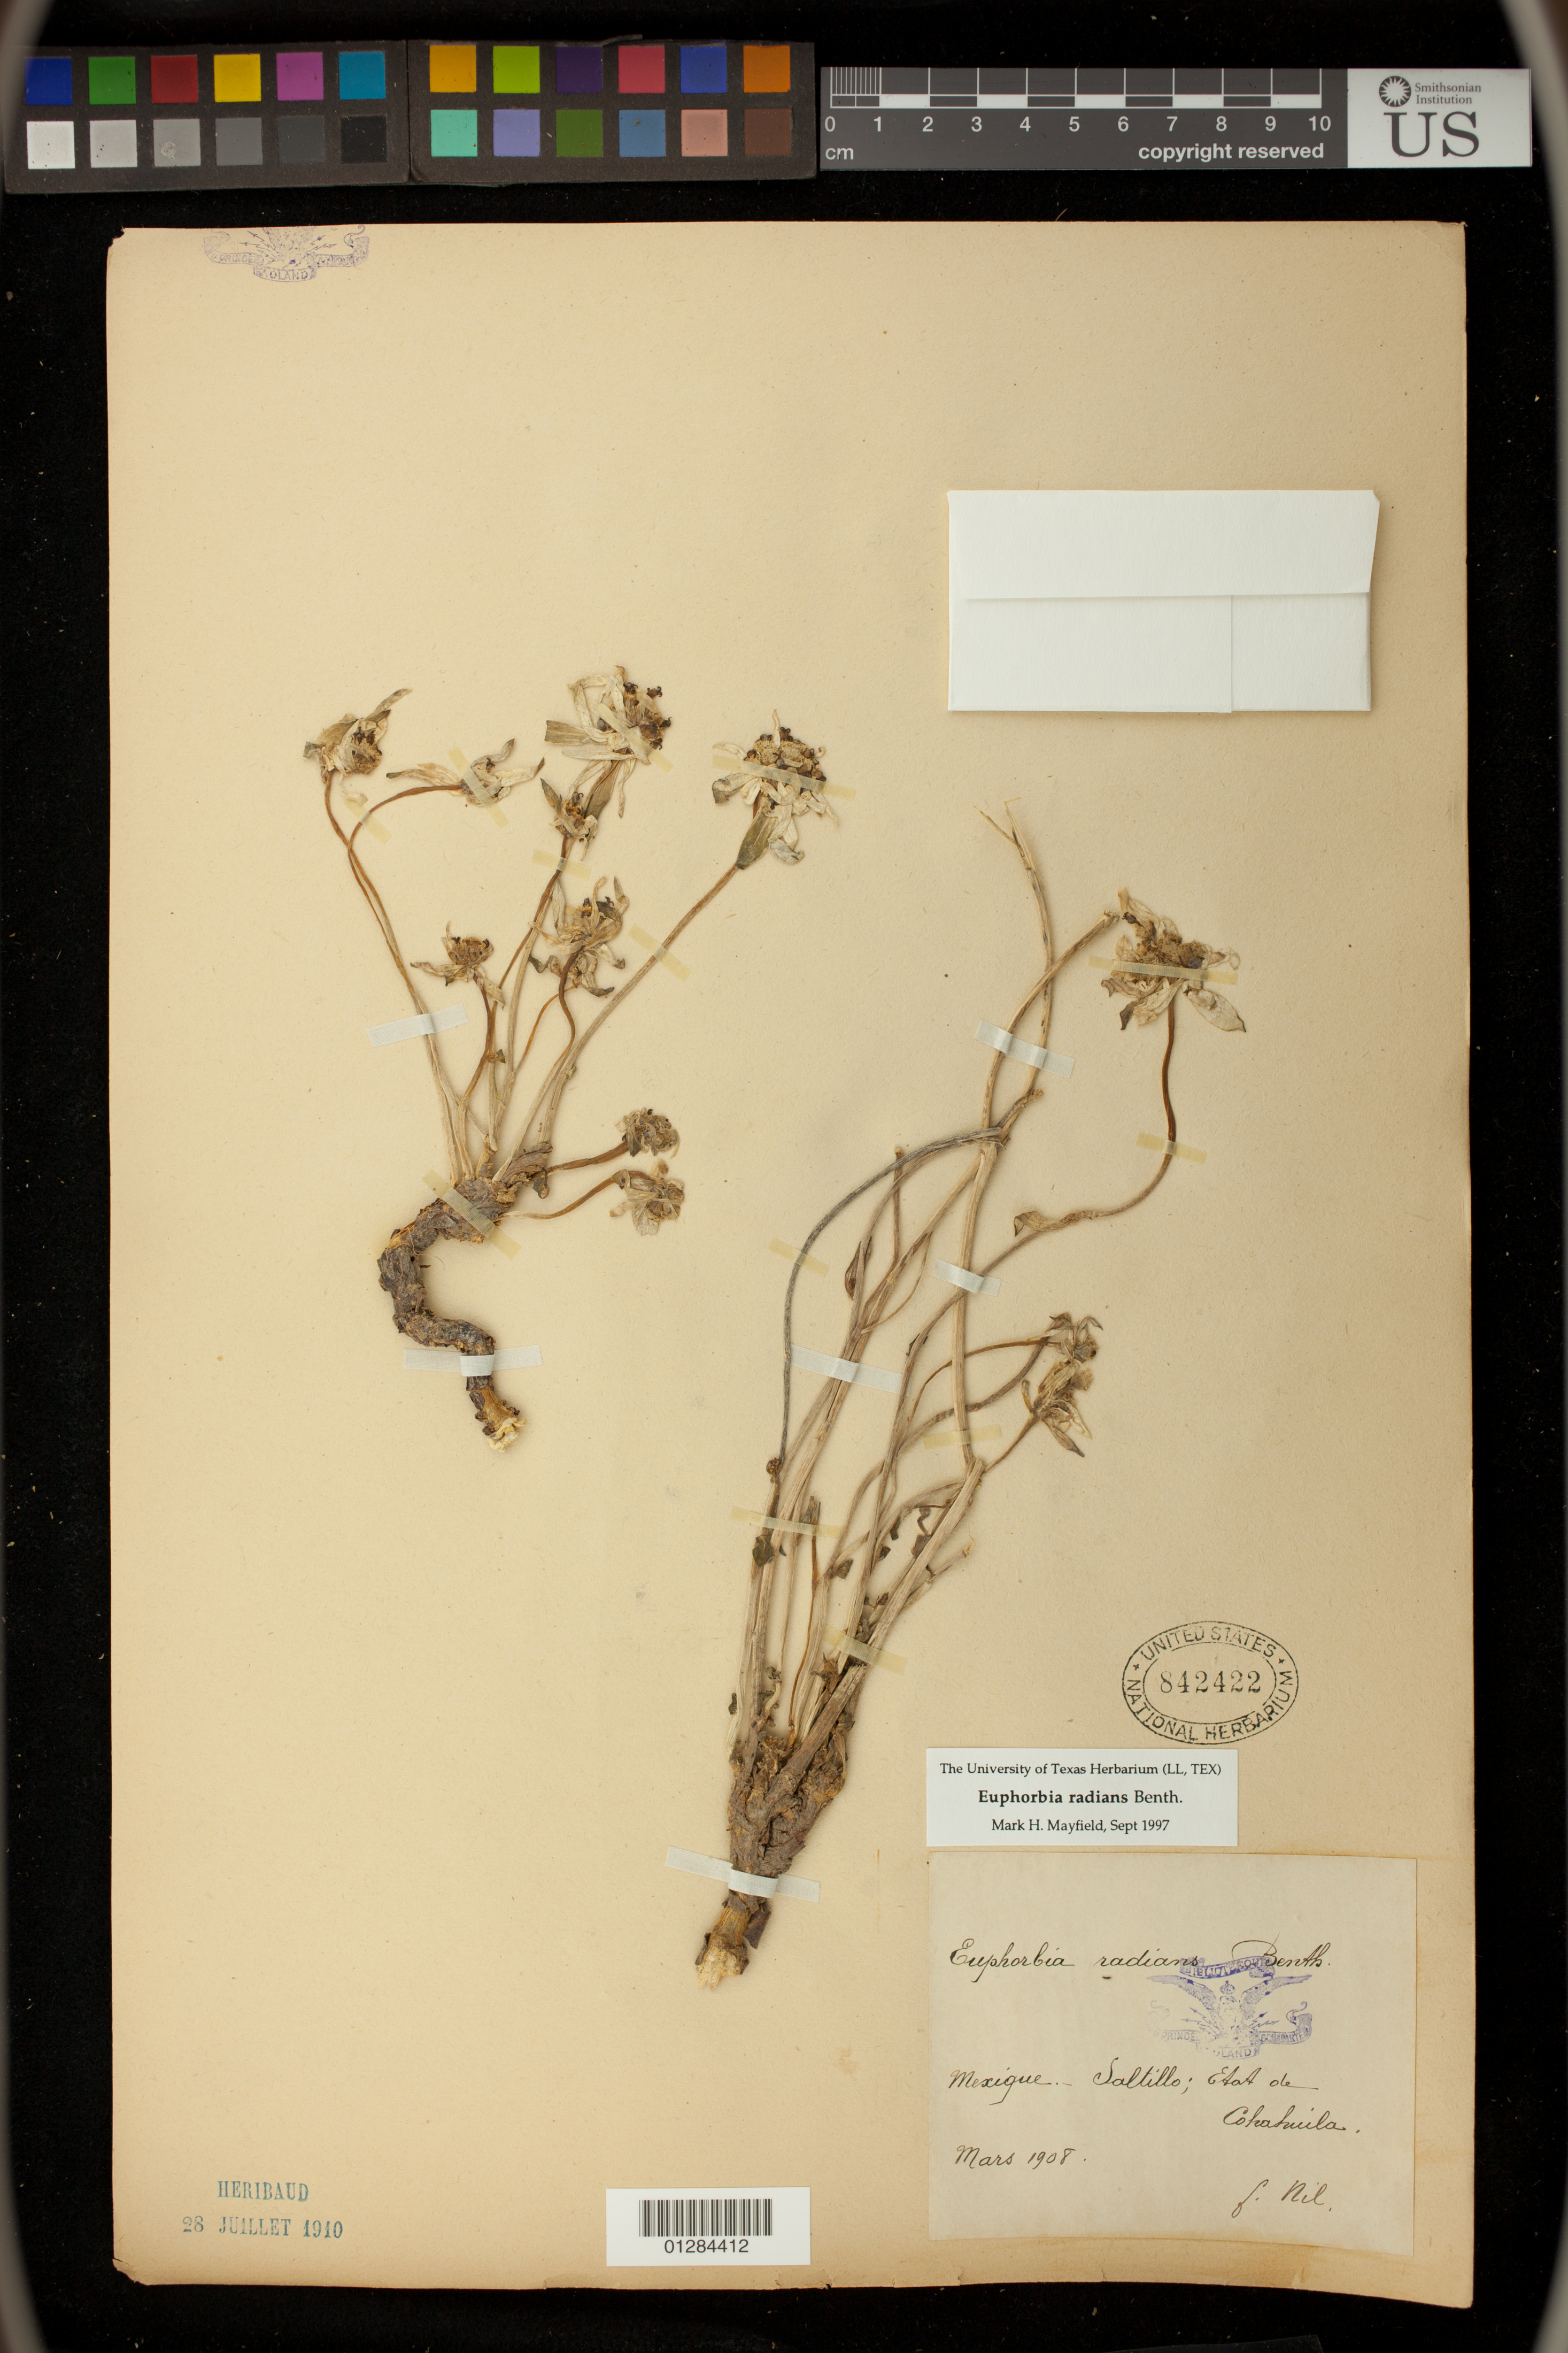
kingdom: Plantae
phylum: Tracheophyta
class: Magnoliopsida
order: Malpighiales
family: Euphorbiaceae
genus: Euphorbia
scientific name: Euphorbia radians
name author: Benth.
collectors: Bro. Nil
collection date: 1908-03-01/1908-03-31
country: Mexico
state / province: Coahuila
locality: Saltillo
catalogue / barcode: US 842422